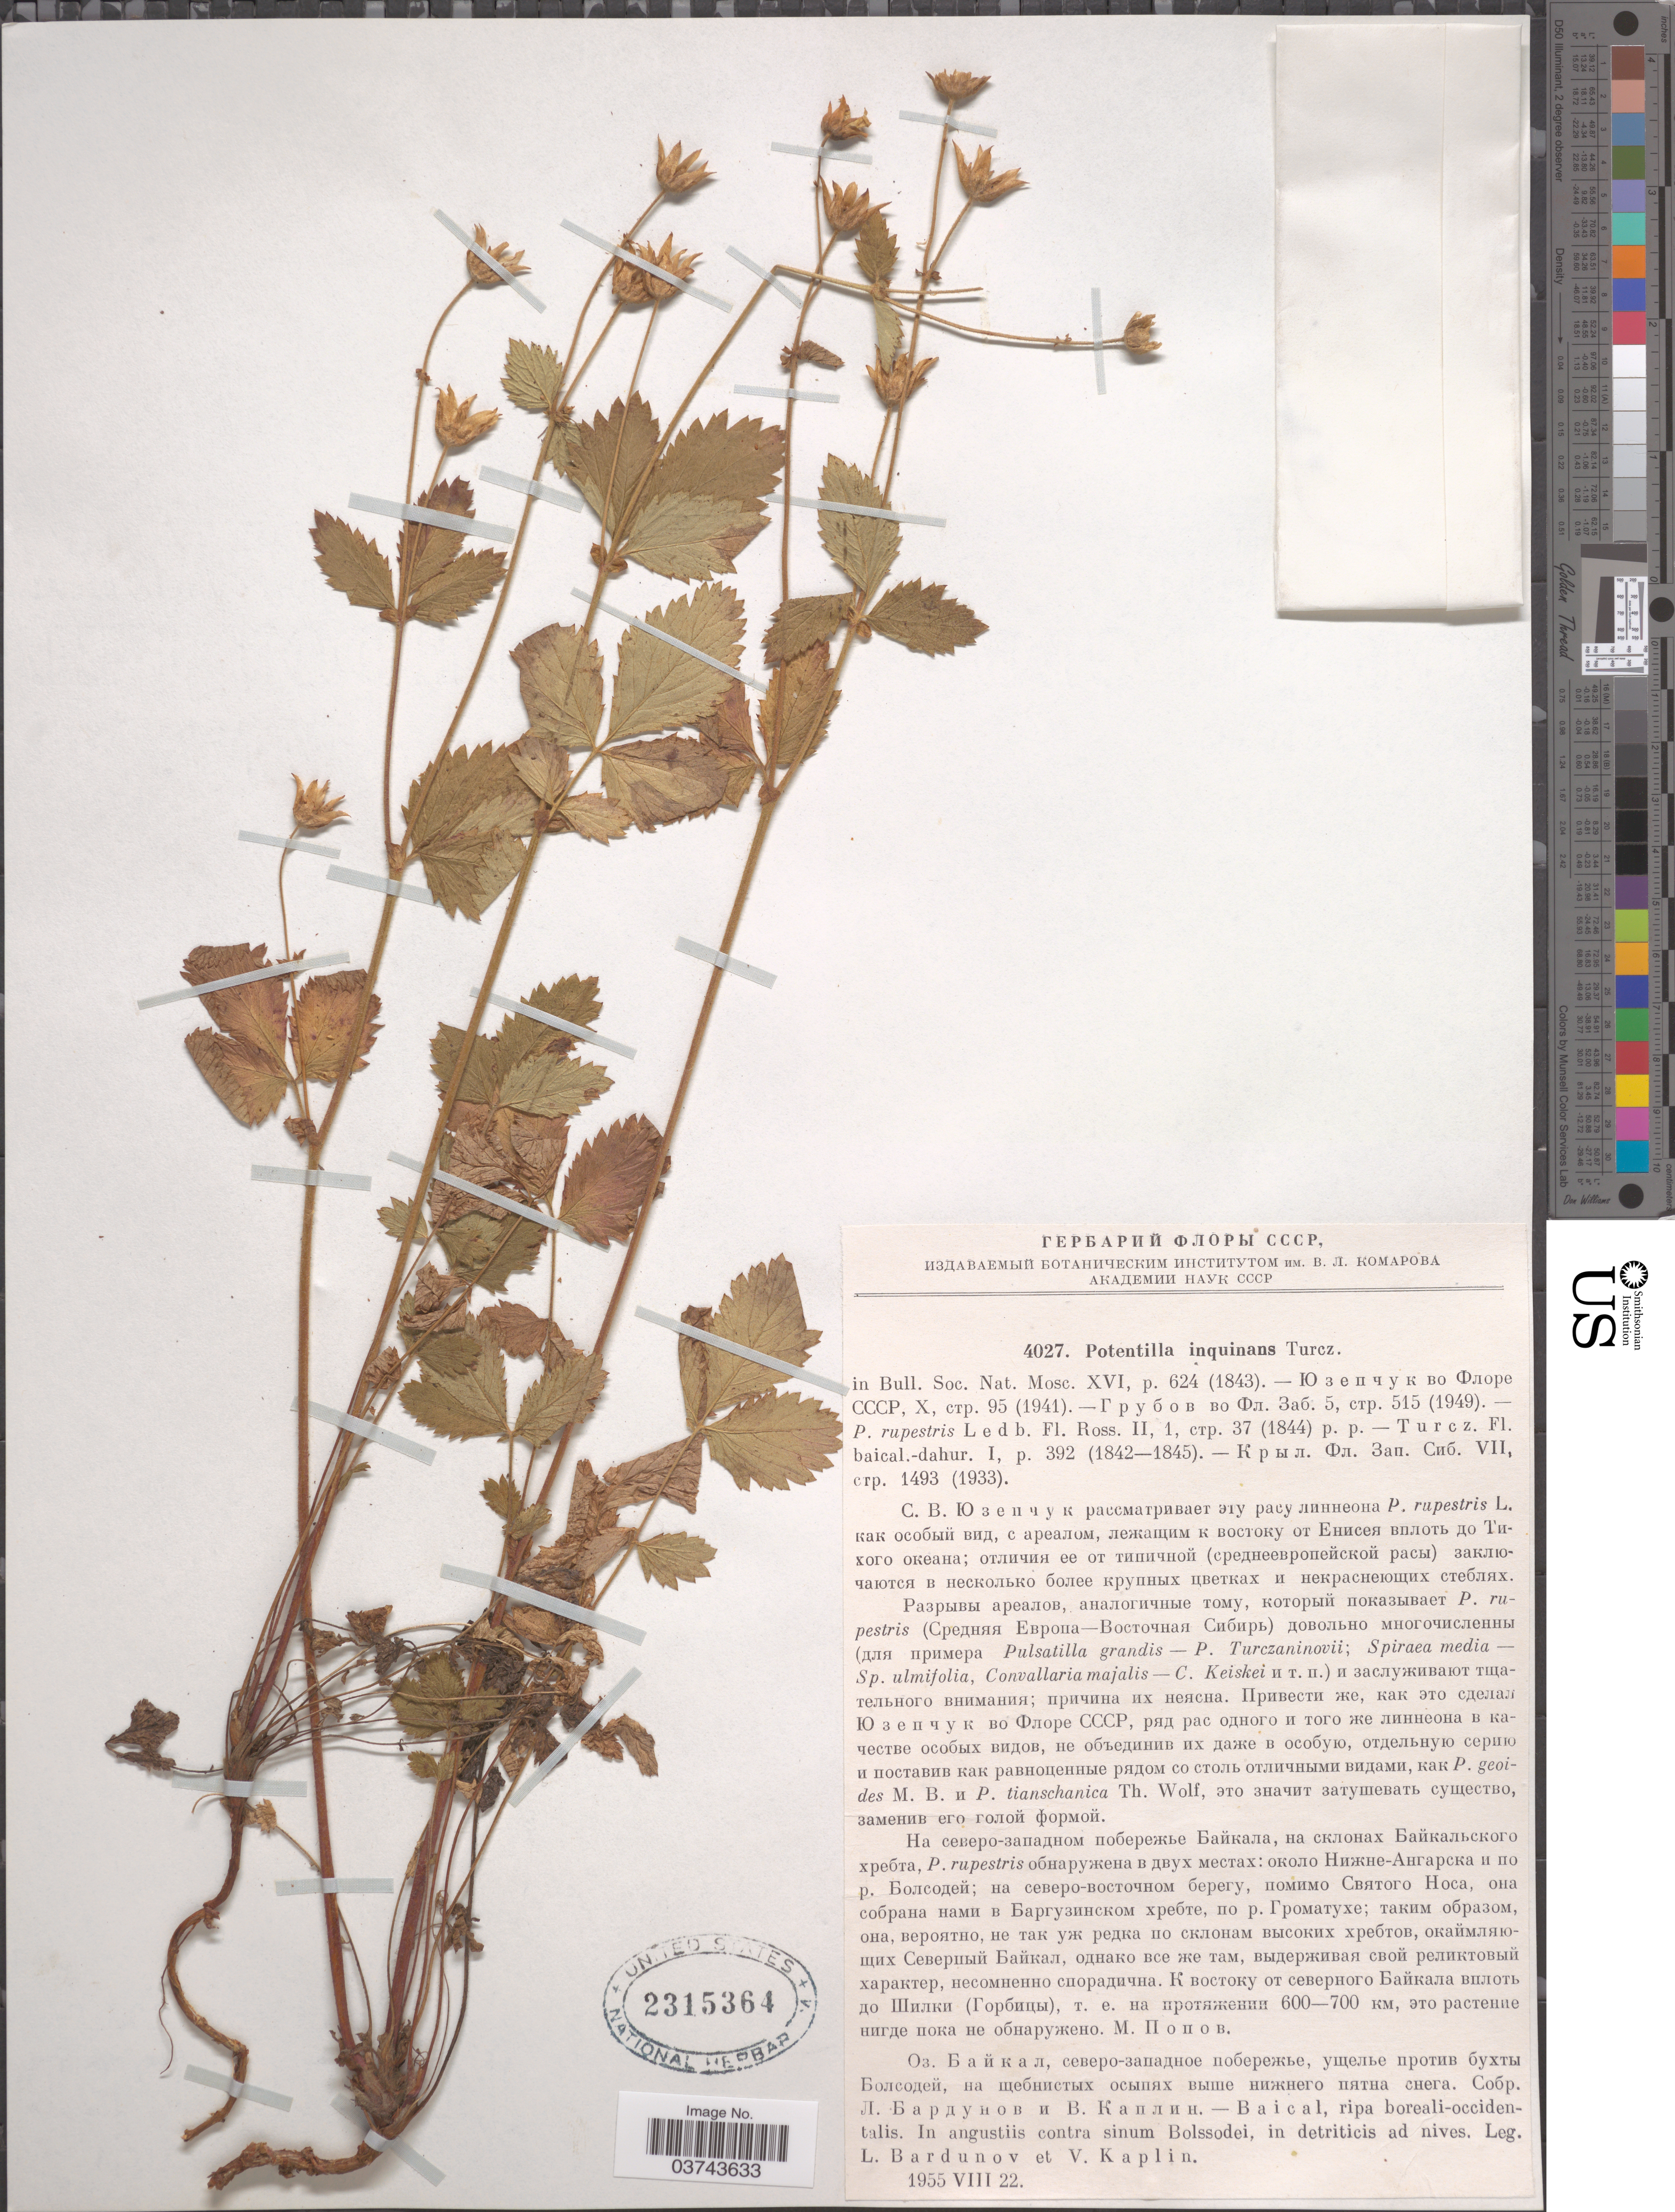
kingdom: Plantae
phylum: Tracheophyta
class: Magnoliopsida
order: Rosales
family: Rosaceae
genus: Drymocallis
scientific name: Drymocallis inquinans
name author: (Turcz.) Soják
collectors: L. Bardunov & V. Kaplin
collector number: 4027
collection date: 1955-08-22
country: Russian Federation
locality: Baical, ripa boreali-occidentalis. In augustiis contra sinum Bolssodei, in detriticis ad nives.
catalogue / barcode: US 2315364